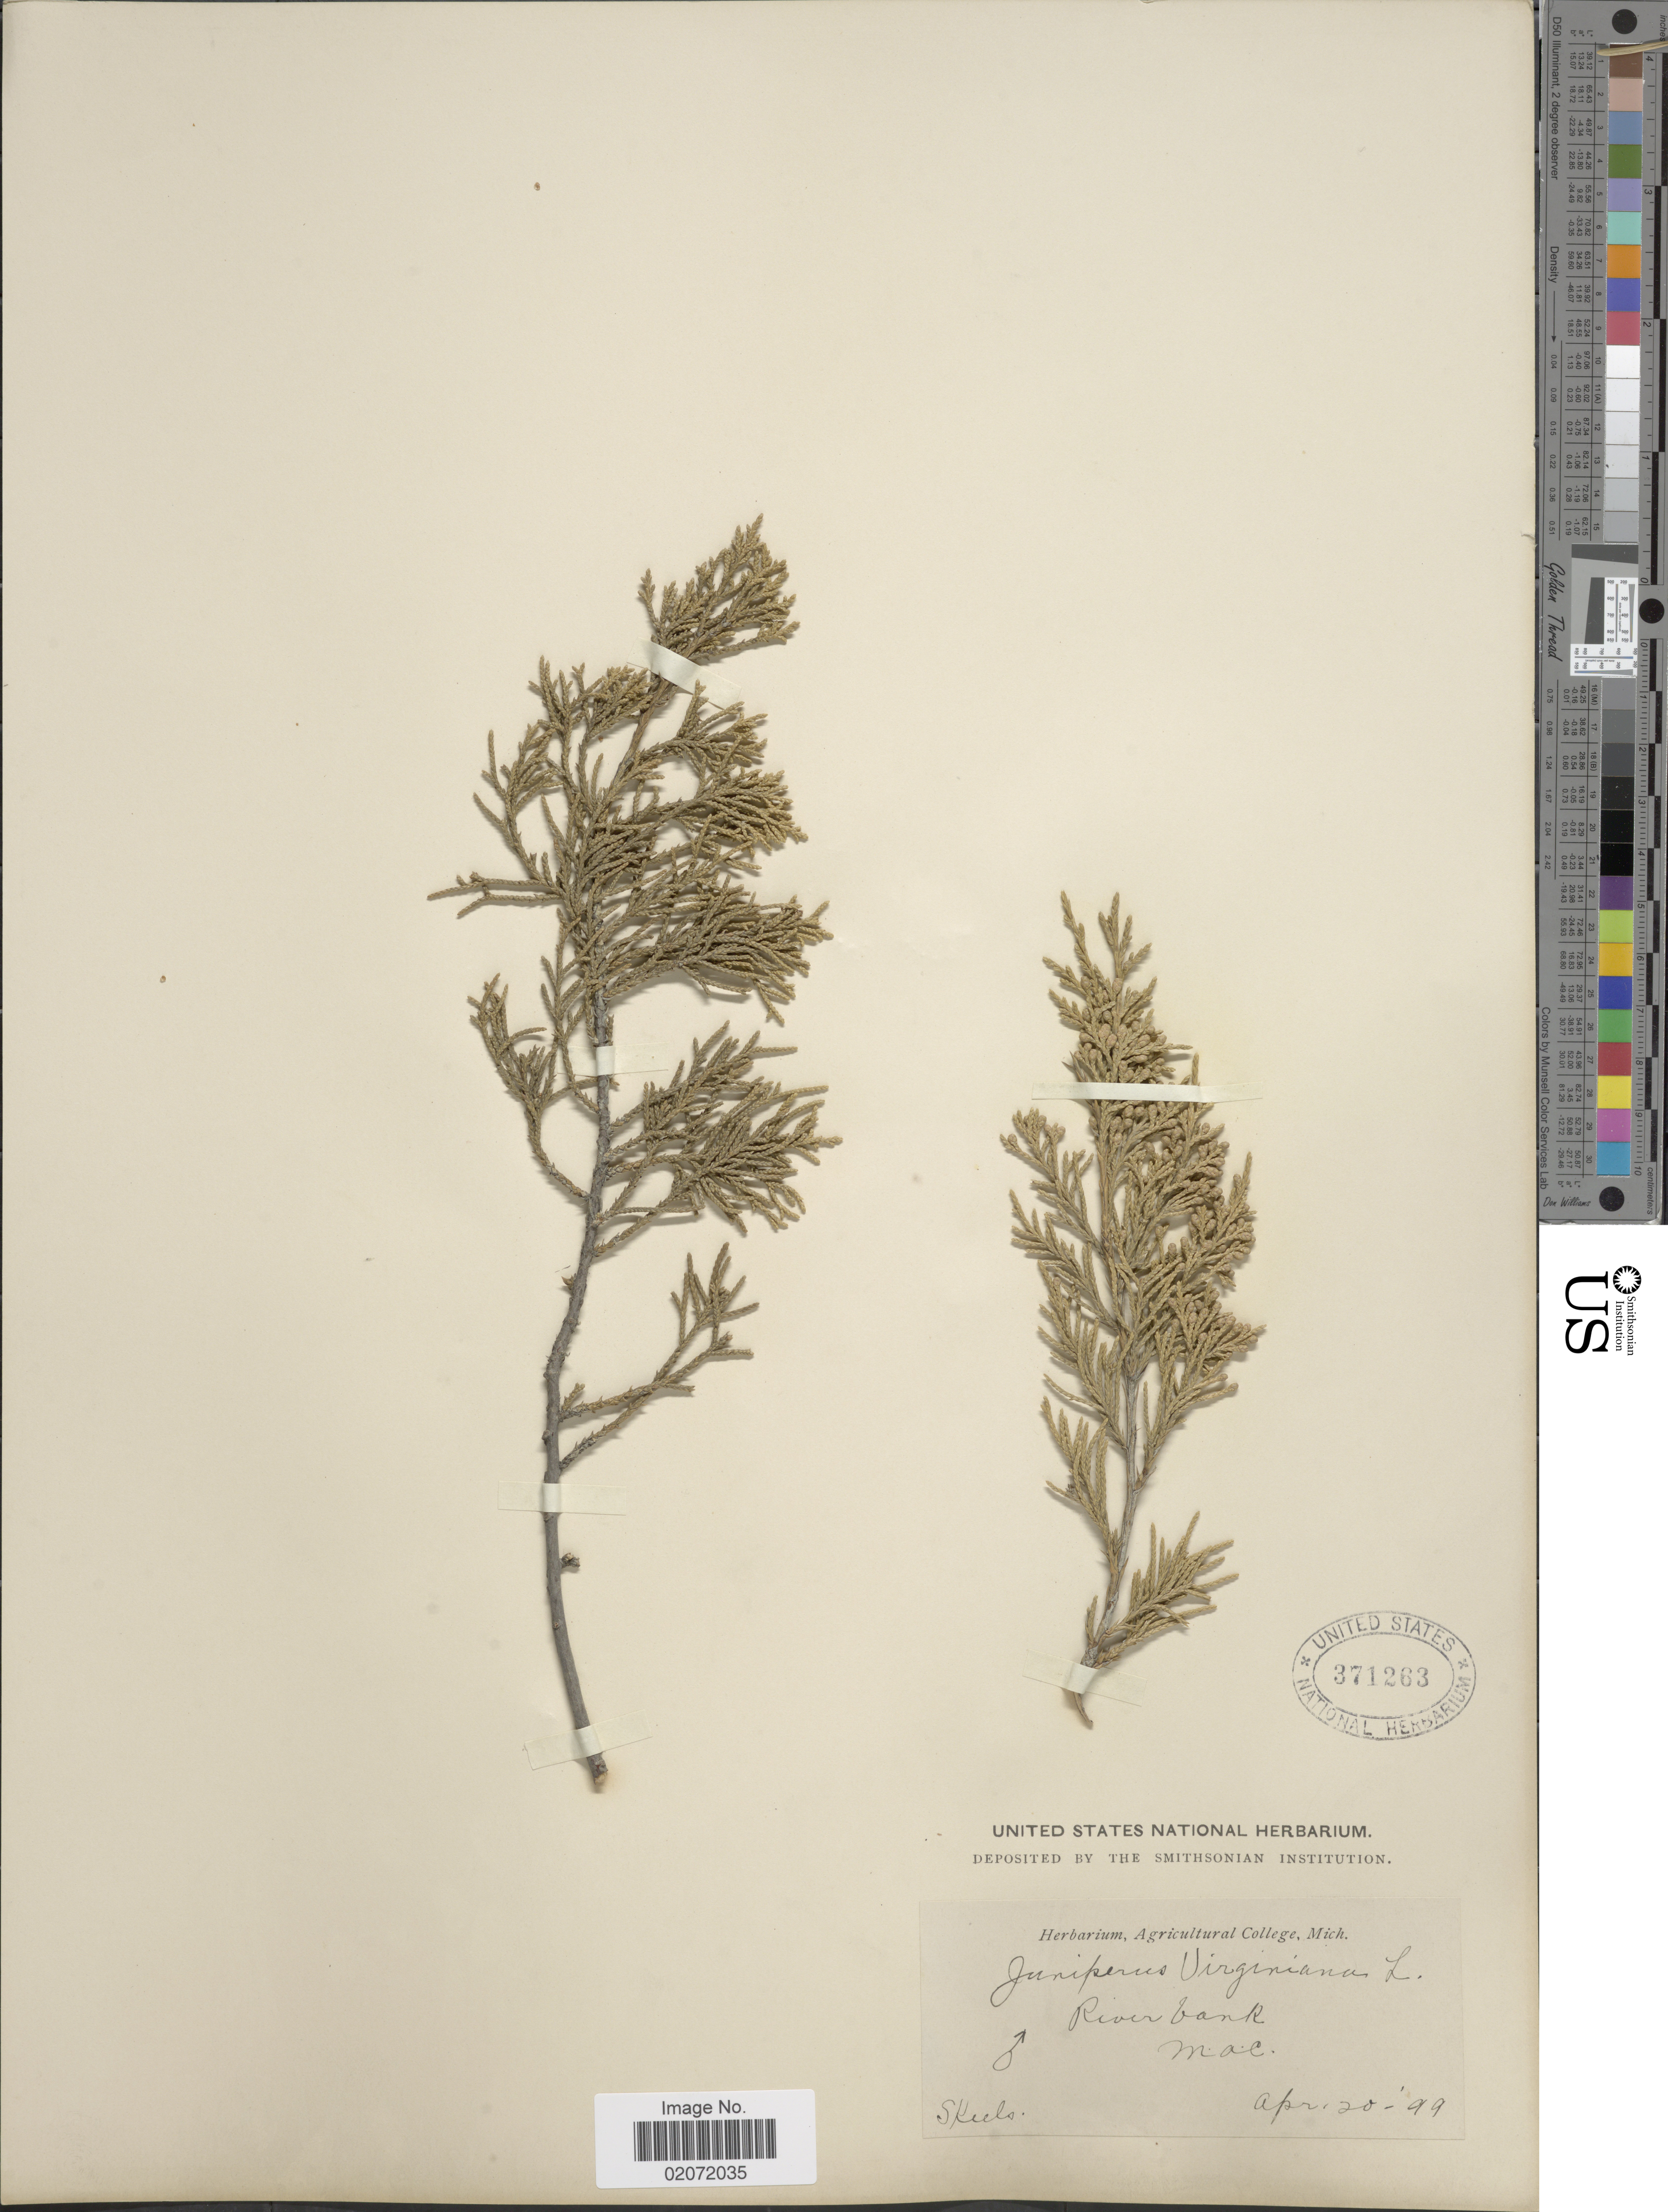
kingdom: Plantae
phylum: Tracheophyta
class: Pinopsida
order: Pinales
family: Cupressaceae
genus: Juniperus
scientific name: Juniperus virginiana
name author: L.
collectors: H. Skeels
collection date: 1899-04-20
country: United States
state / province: Michigan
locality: River bank. M. A. C. (Michigan Agricultural College)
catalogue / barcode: US 371263